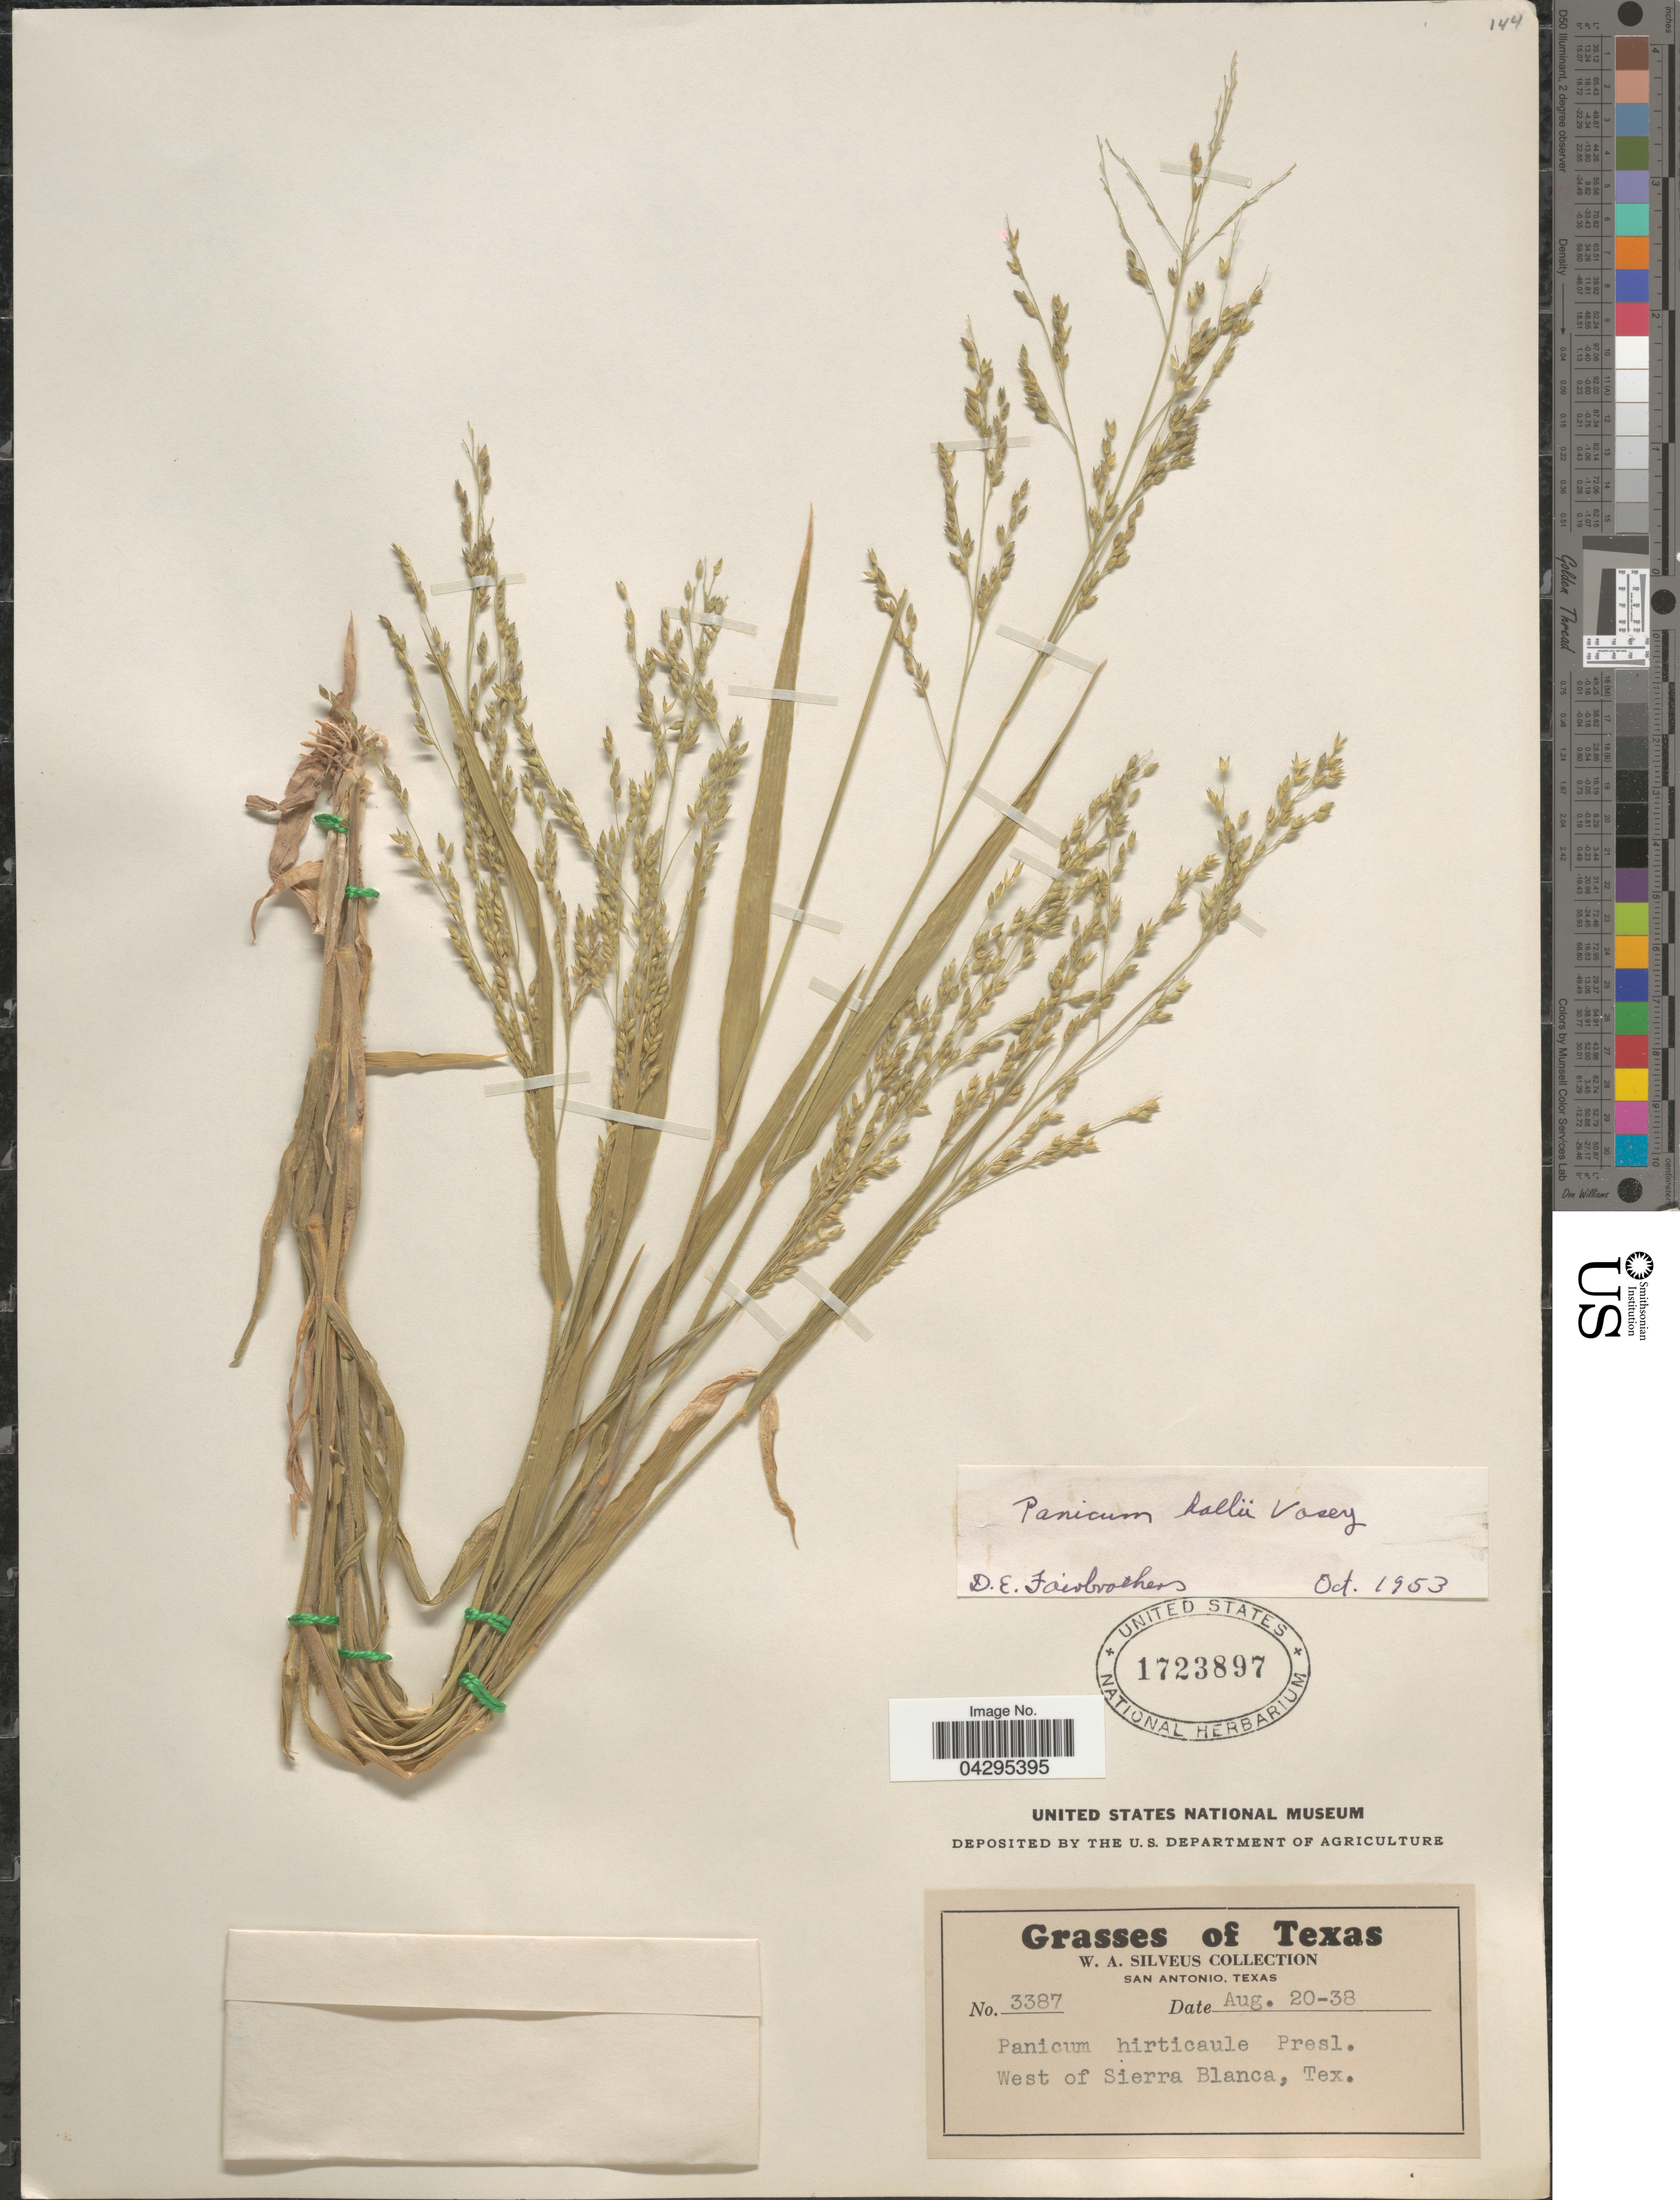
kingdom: Plantae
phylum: Tracheophyta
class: Liliopsida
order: Poales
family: Poaceae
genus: Panicum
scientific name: Panicum hallii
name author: Vasey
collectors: W. Silveus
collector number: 3387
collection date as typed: Transcribed d/m/y: 20/8/38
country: United States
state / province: Texas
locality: West of Sierra Blanca.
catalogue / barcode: US 1723897